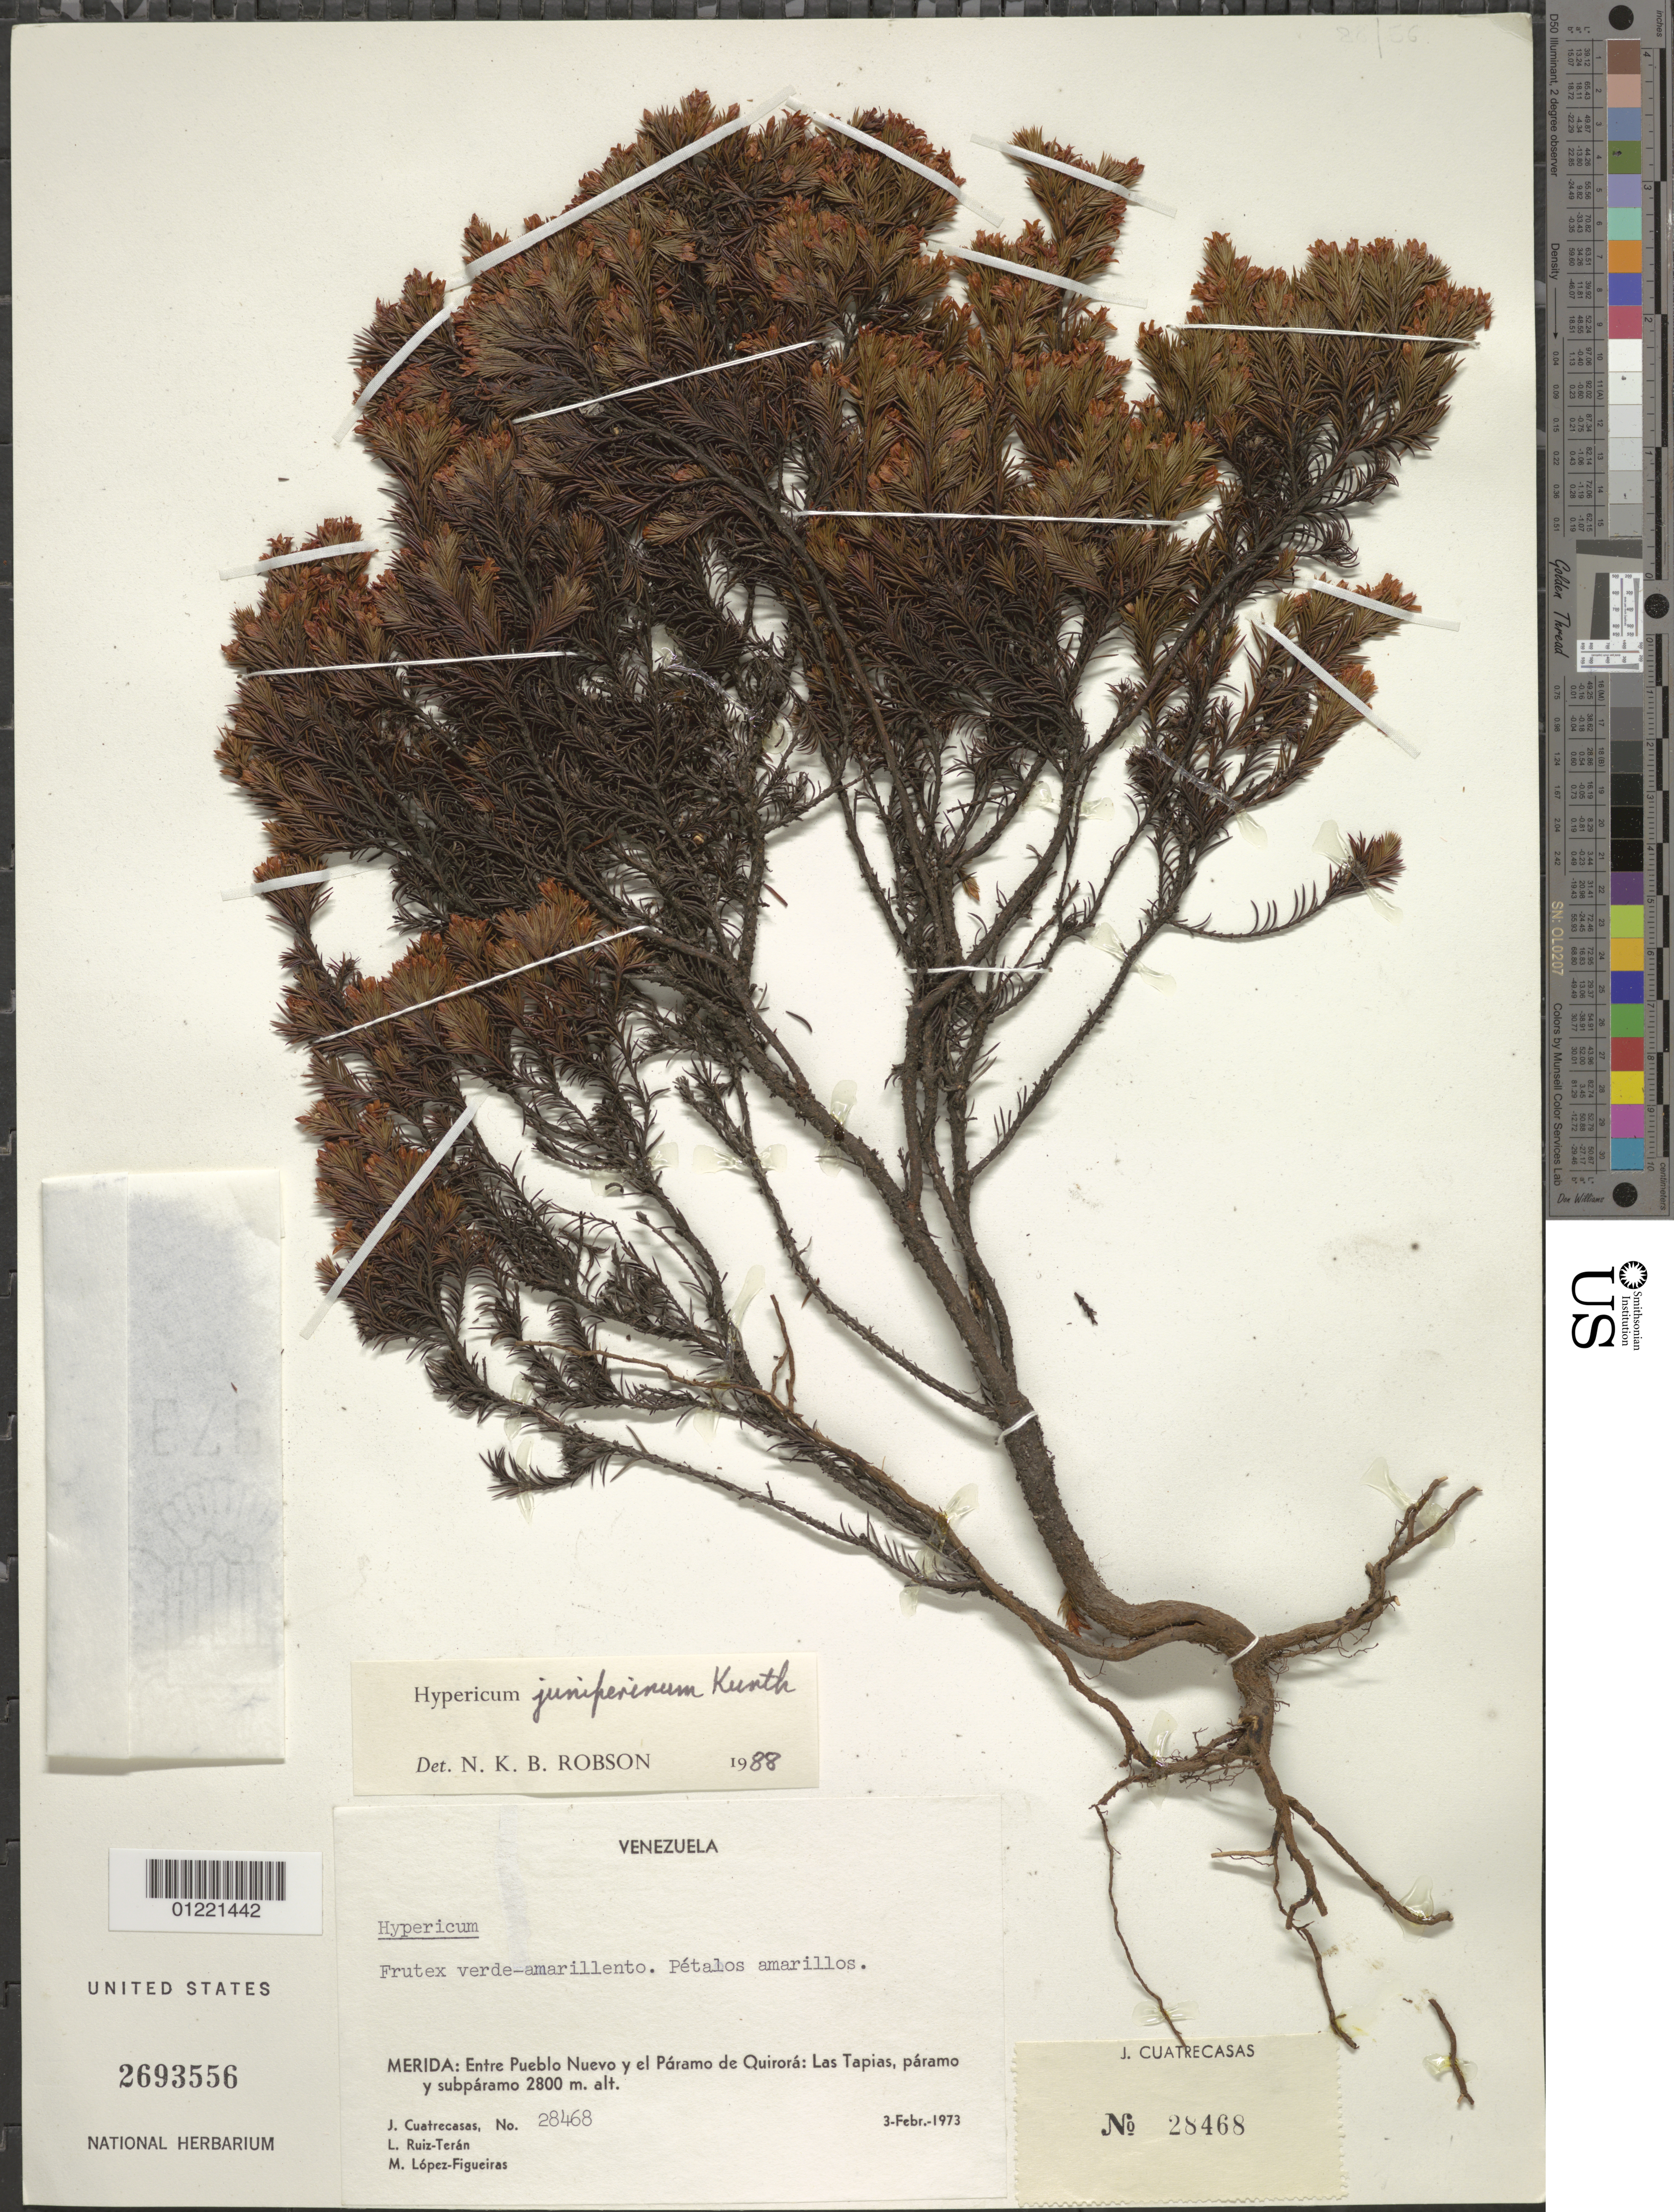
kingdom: Plantae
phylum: Tracheophyta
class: Magnoliopsida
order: Malpighiales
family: Hypericaceae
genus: Hypericum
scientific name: Hypericum juniperinum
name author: Kunth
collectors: J. Cuatrecasas, L. E. Ruíz-Terán & M. López Figueiras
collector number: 28468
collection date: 1973-02-03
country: Venezuela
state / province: Mérida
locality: Entre Pueblo Nuevo y el Páramo de Quirorá: Las Tapias, paramo y subparamo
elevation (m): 2800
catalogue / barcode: US 2693556